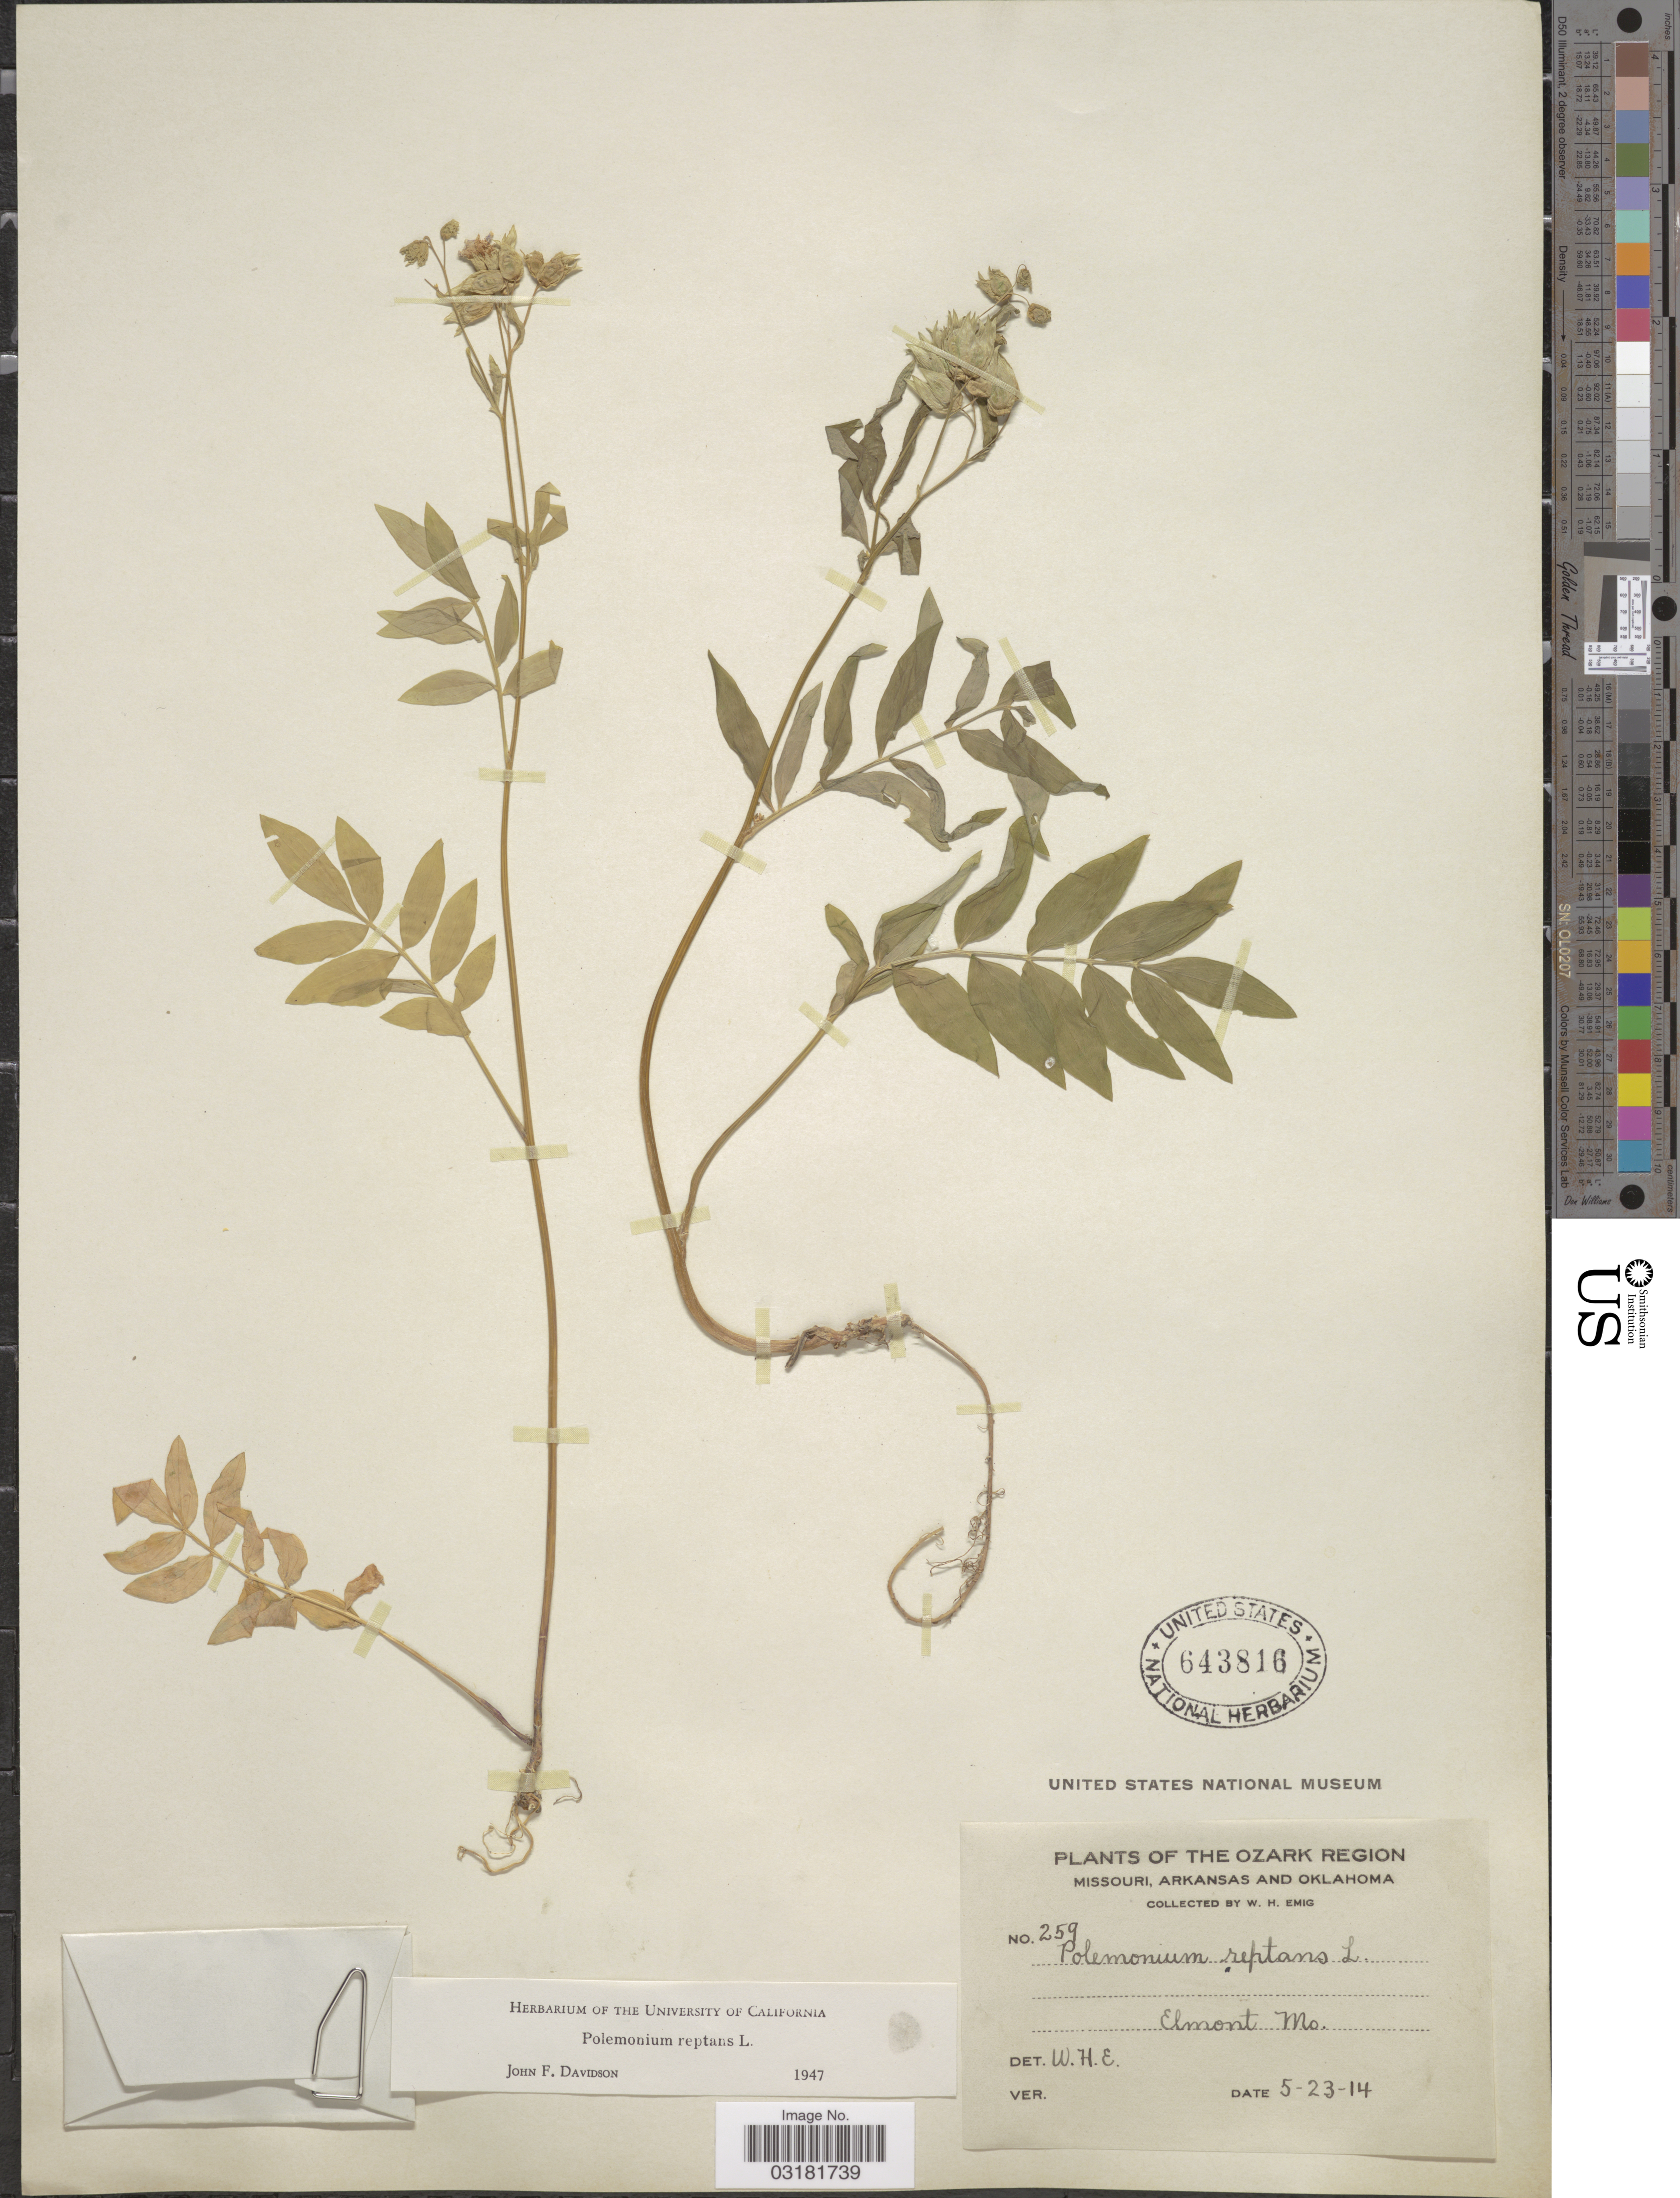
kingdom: Plantae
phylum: Tracheophyta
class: Magnoliopsida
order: Ericales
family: Polemoniaceae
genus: Polemonium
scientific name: Polemonium reptans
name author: L.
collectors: W. H. Emig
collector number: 259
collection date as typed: Transcribed d/m/y: 23/5/14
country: United States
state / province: Missouri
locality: The Ozark Region. Elmont Mo.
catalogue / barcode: US 643816